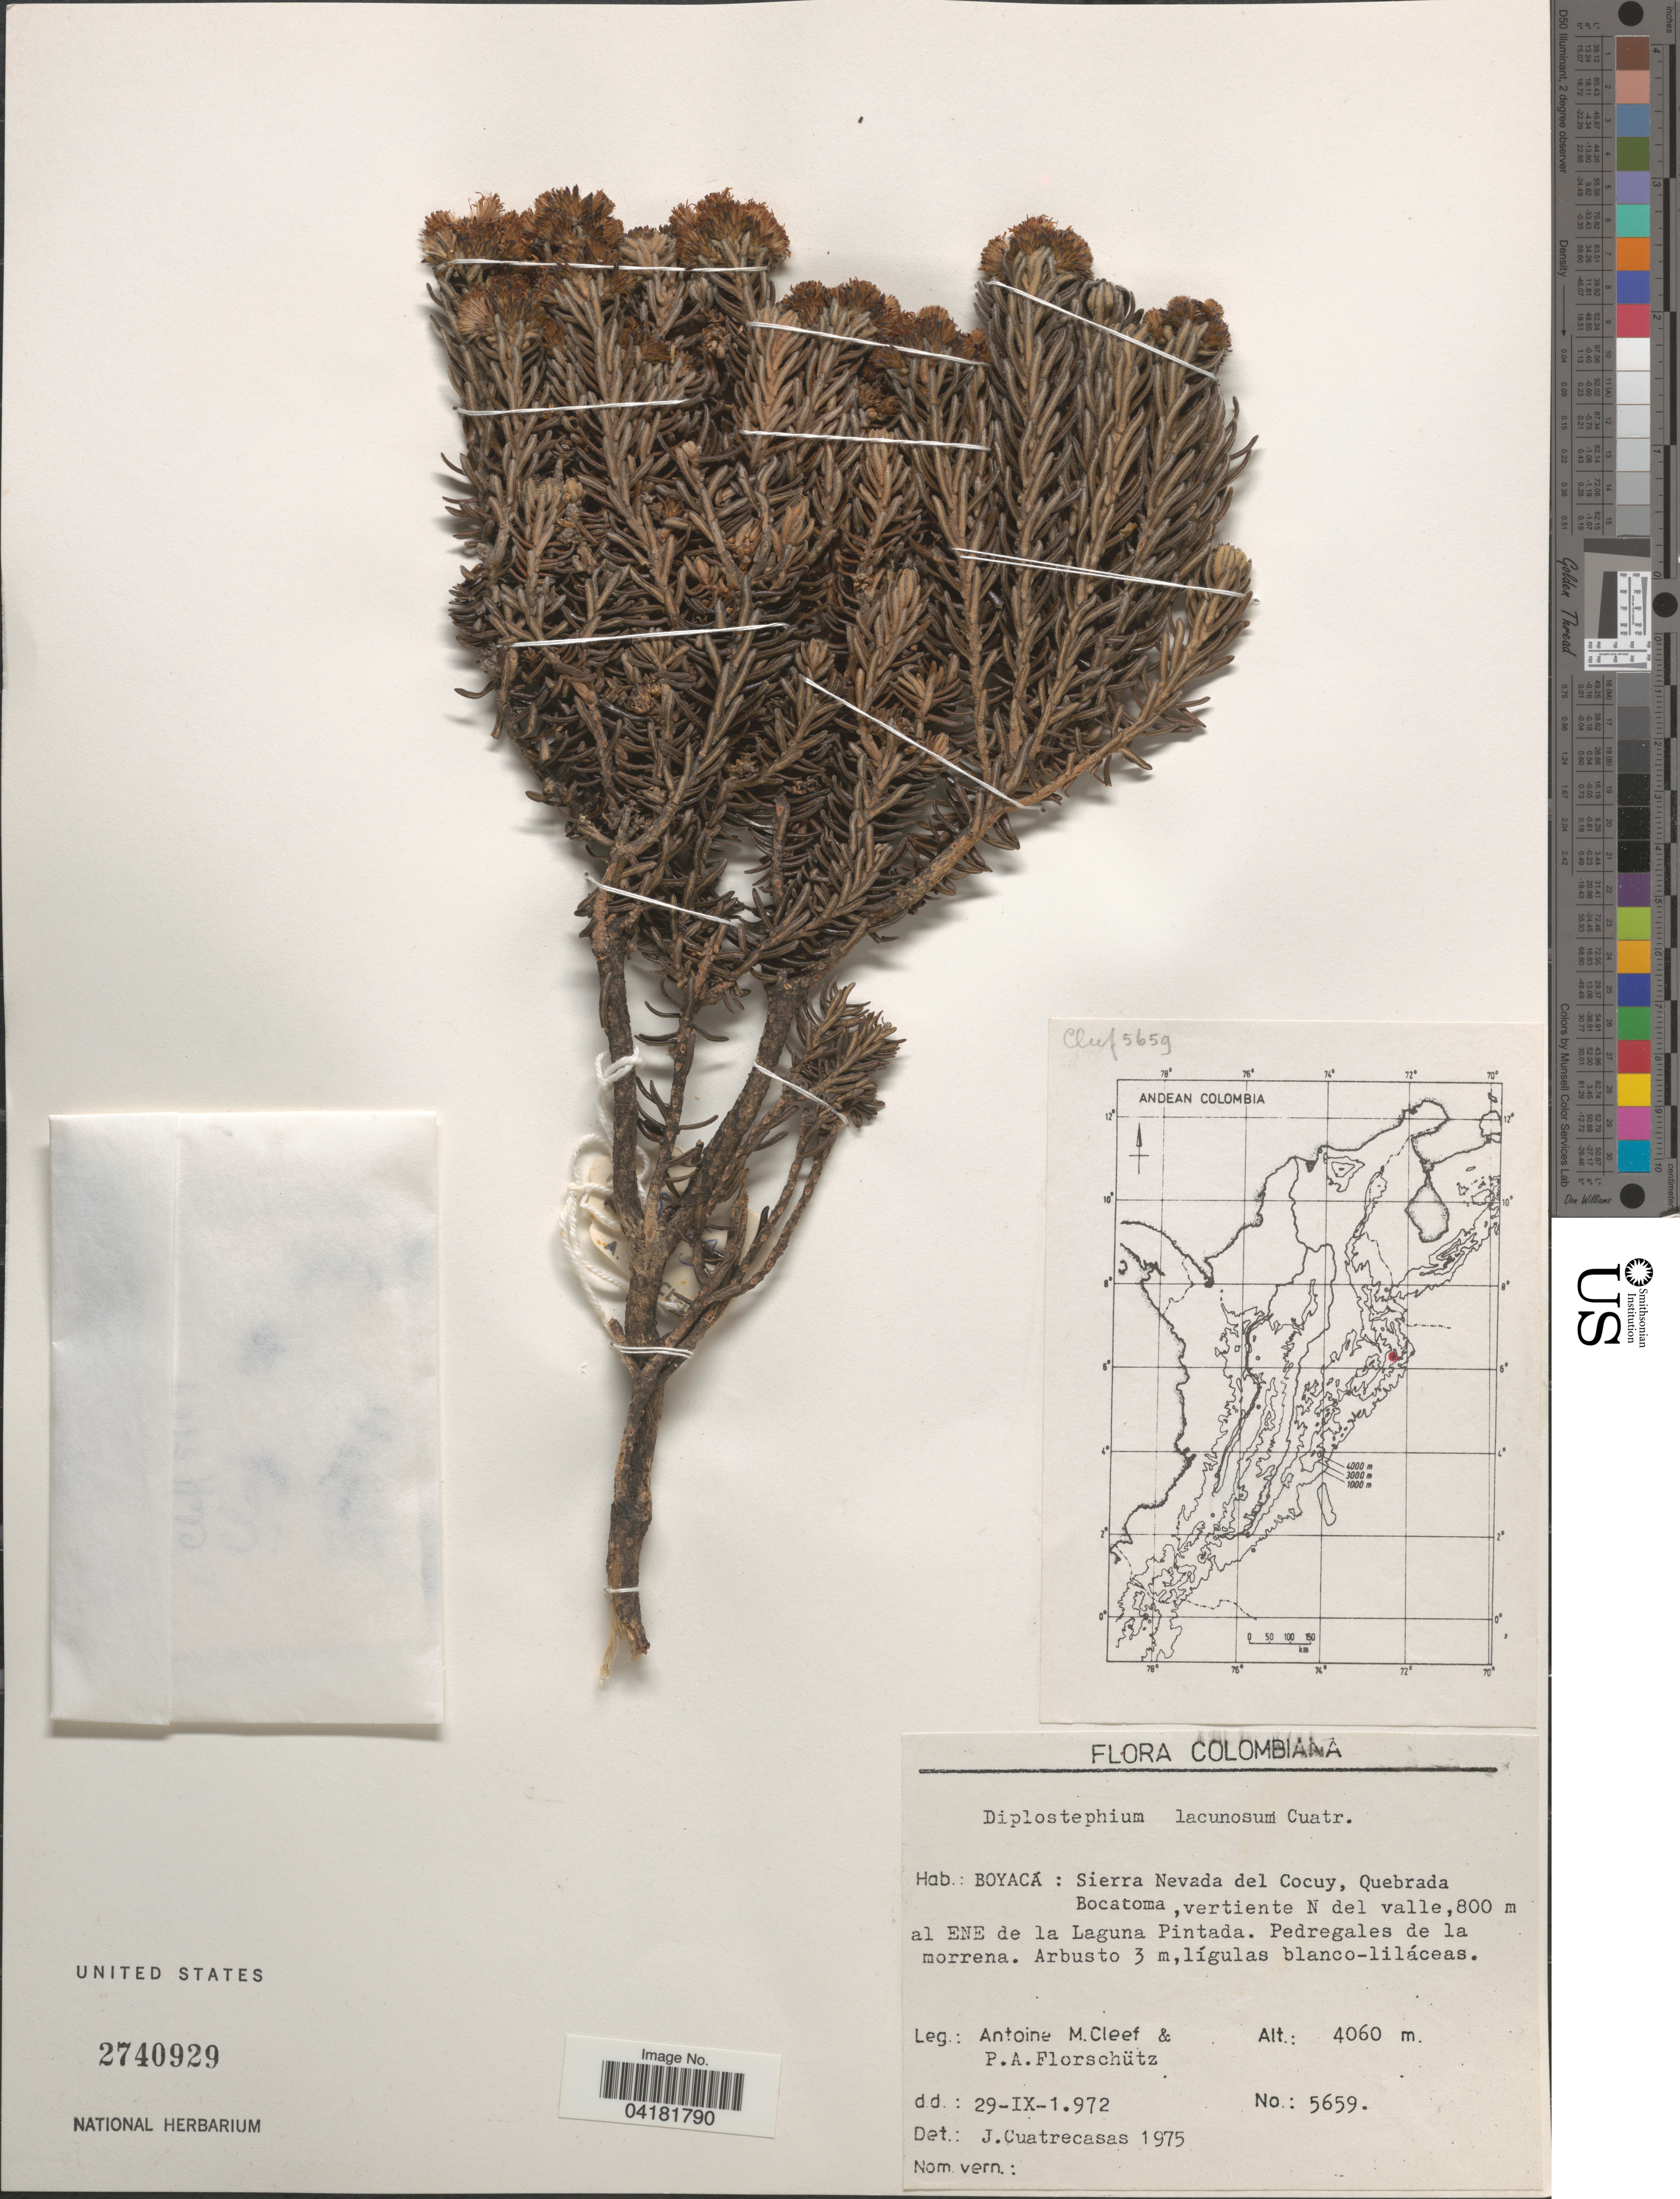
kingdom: Plantae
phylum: Tracheophyta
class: Magnoliopsida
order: Asterales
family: Asteraceae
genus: Linochilus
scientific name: Linochilus lacunosus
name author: (Cuatrec.) Saldivia & O.M. Vargas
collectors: A. M. Cleef & P. Florschütz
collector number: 5659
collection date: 1972-09-29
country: Colombia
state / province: Boyacá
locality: Colombiana. Sierra Nevada del Cocuy, Quebrada Bocatoma, vertiente N del valle, 800 m al ENE de la Laguna Pintada.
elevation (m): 4060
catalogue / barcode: US 2740929